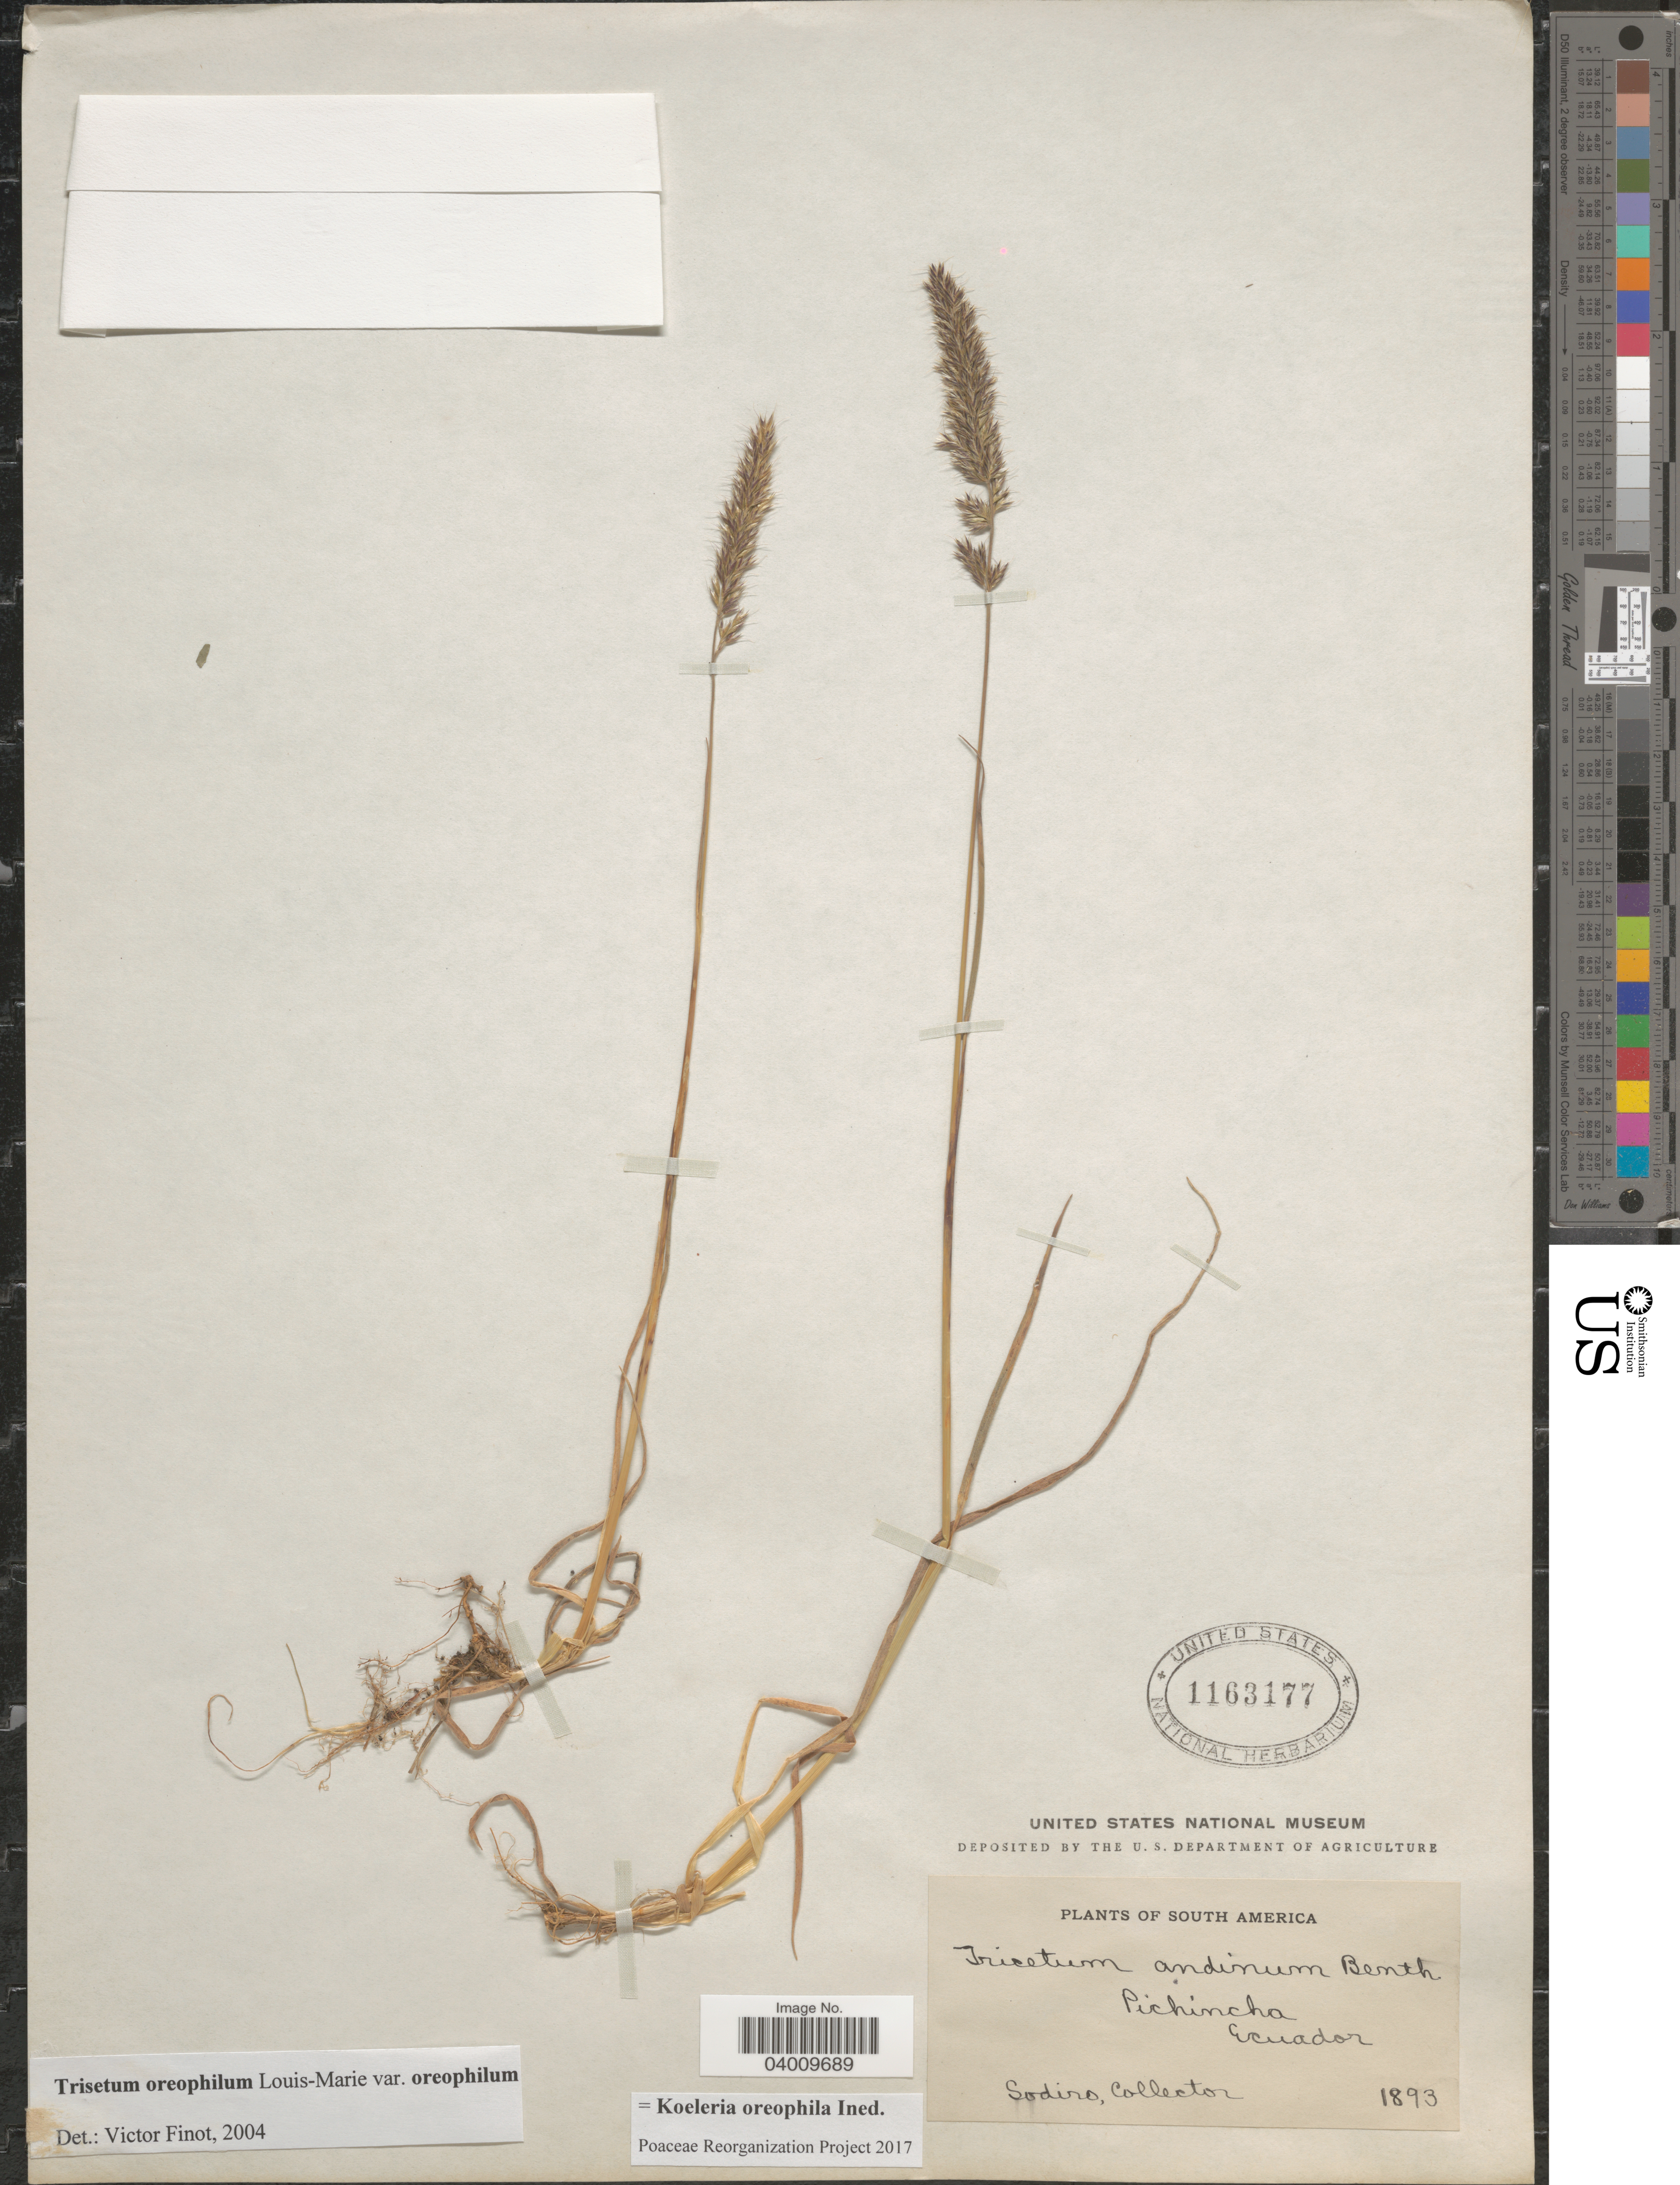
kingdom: Plantae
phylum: Tracheophyta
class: Liliopsida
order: Poales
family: Poaceae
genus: Koeleria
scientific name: Koeleria oreophila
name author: (Louis-Marie) Barberá et al.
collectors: Sodiro, --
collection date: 1893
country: Ecuador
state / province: Pichincha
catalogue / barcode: US 1163177